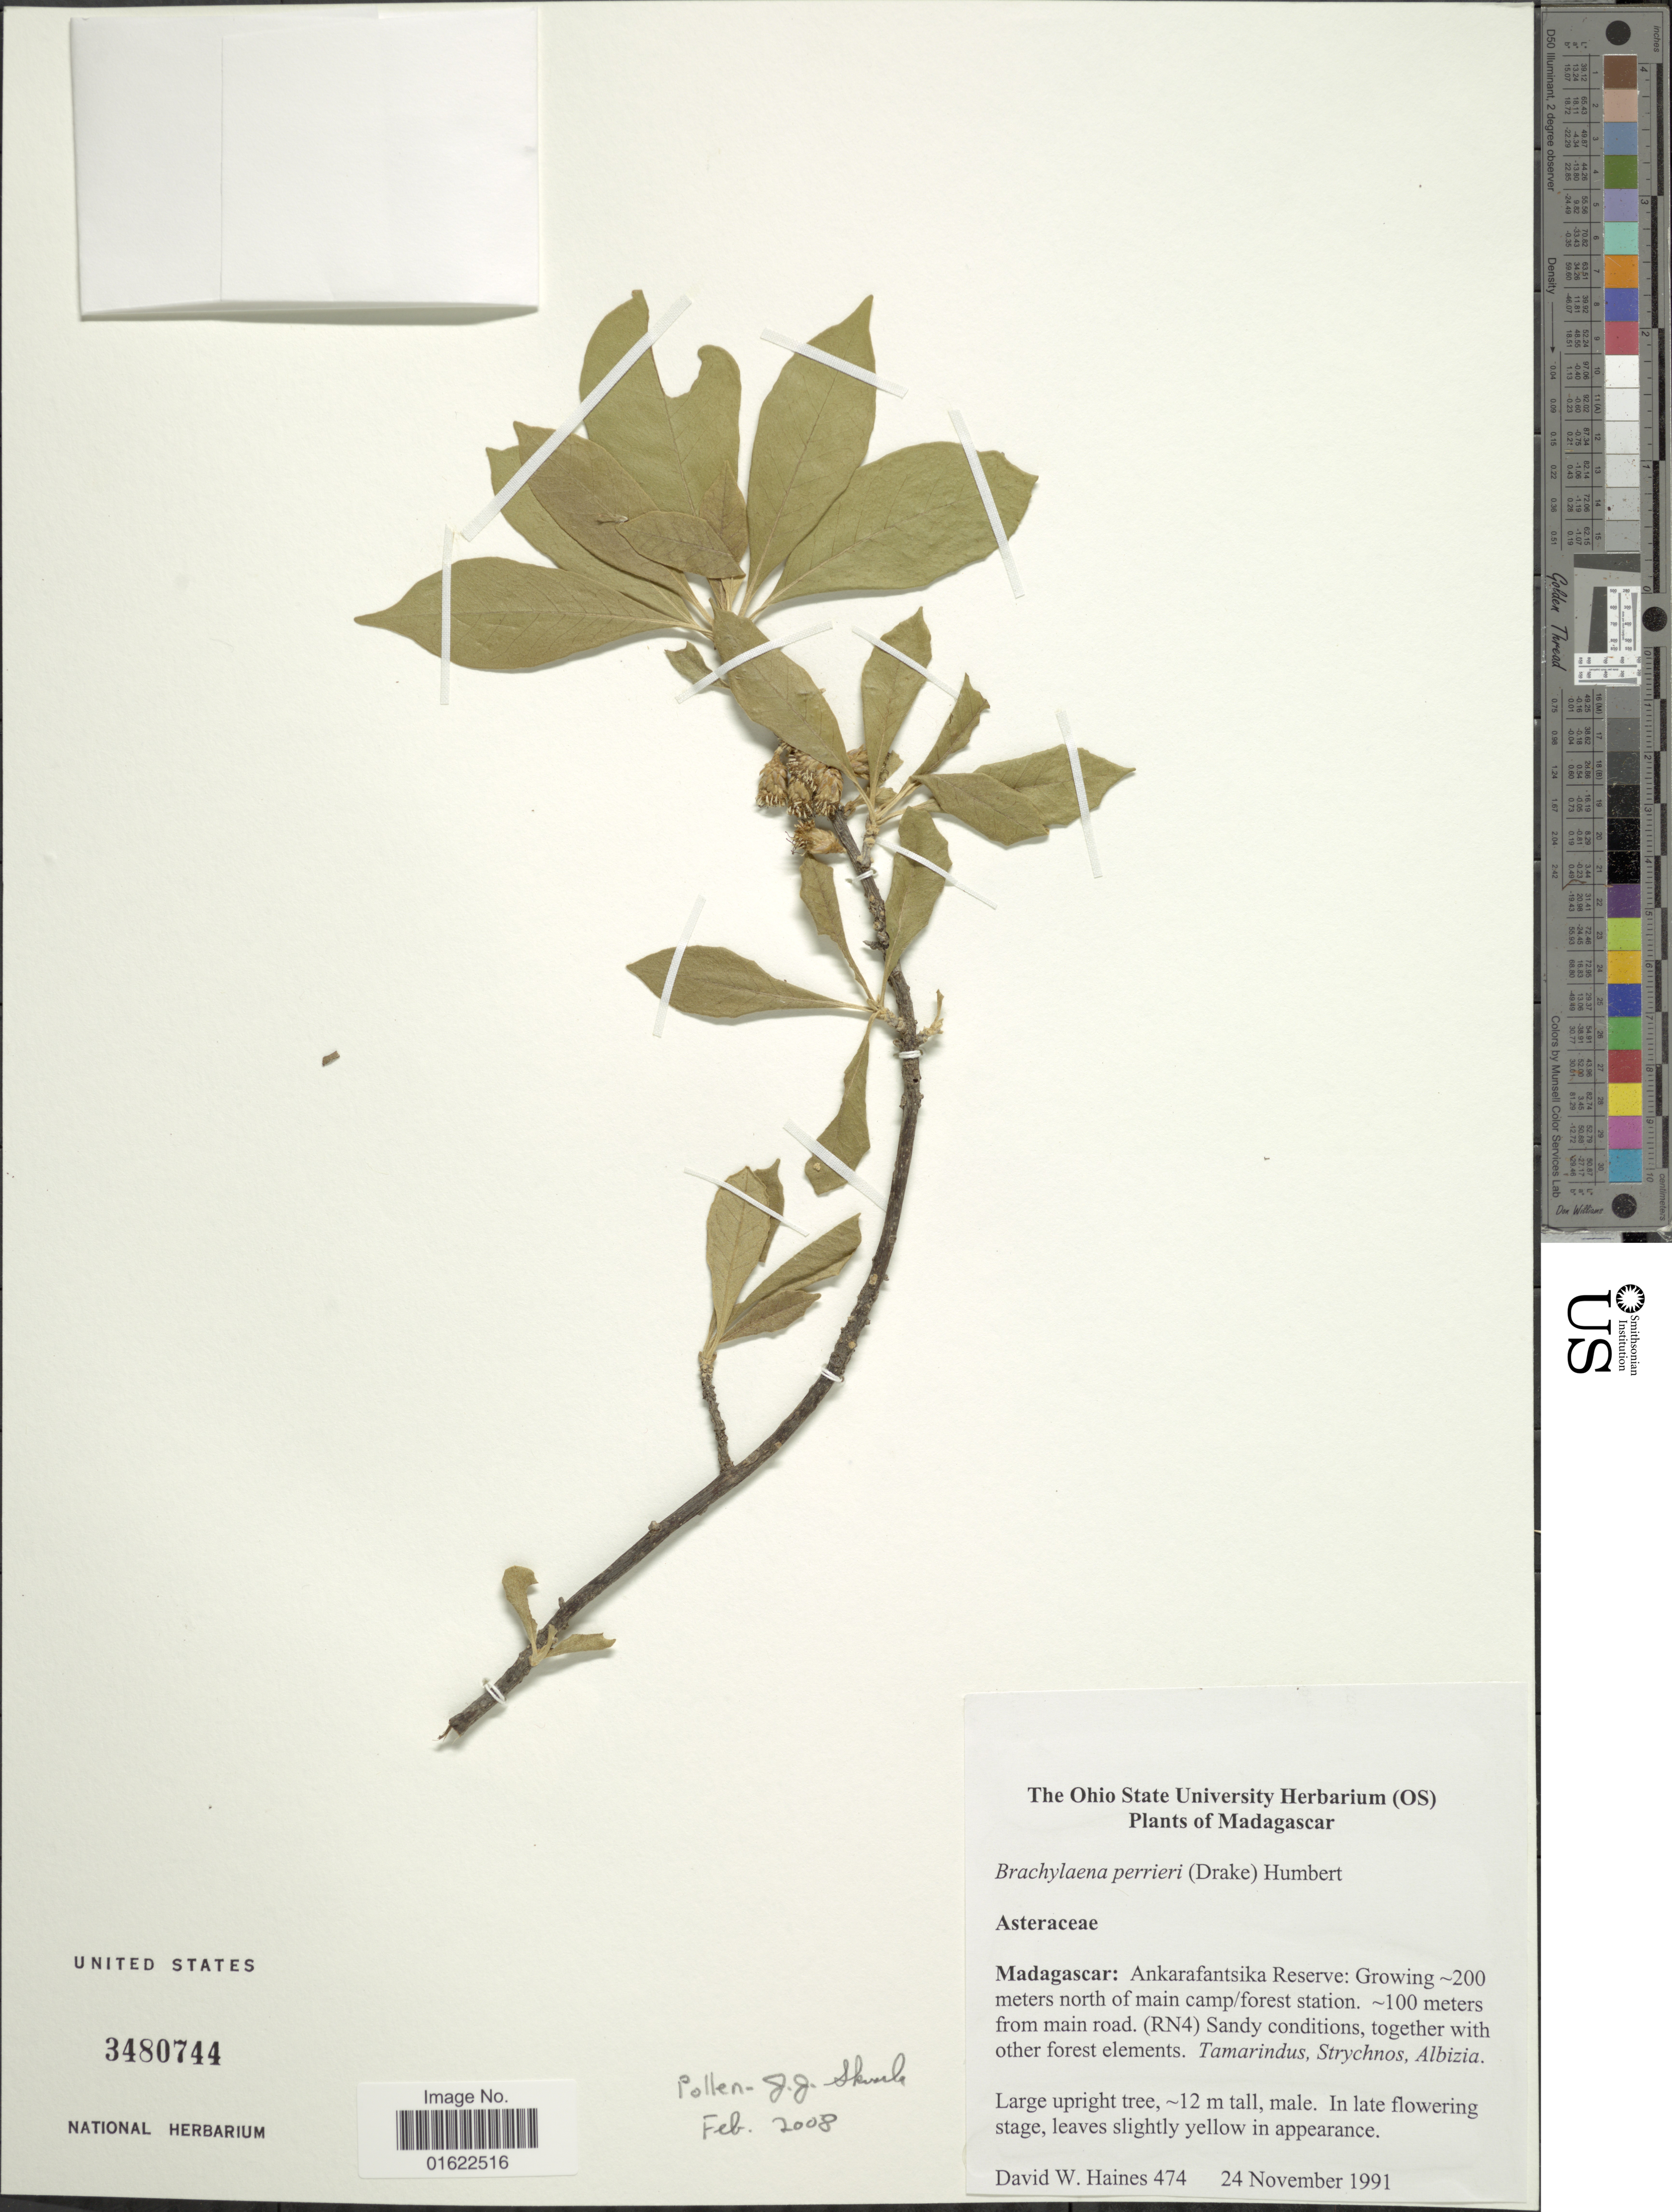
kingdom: Plantae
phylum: Tracheophyta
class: Magnoliopsida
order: Asterales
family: Asteraceae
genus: Brachylaena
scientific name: Brachylaena perrieri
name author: (Drake) Humbert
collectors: D. Haines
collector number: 474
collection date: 1991-11-24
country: Madagascar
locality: Ankarafantsika Reserve: Growing 200 meters north of main camp/forest station, 100 meters from main road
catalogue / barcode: US 3480744